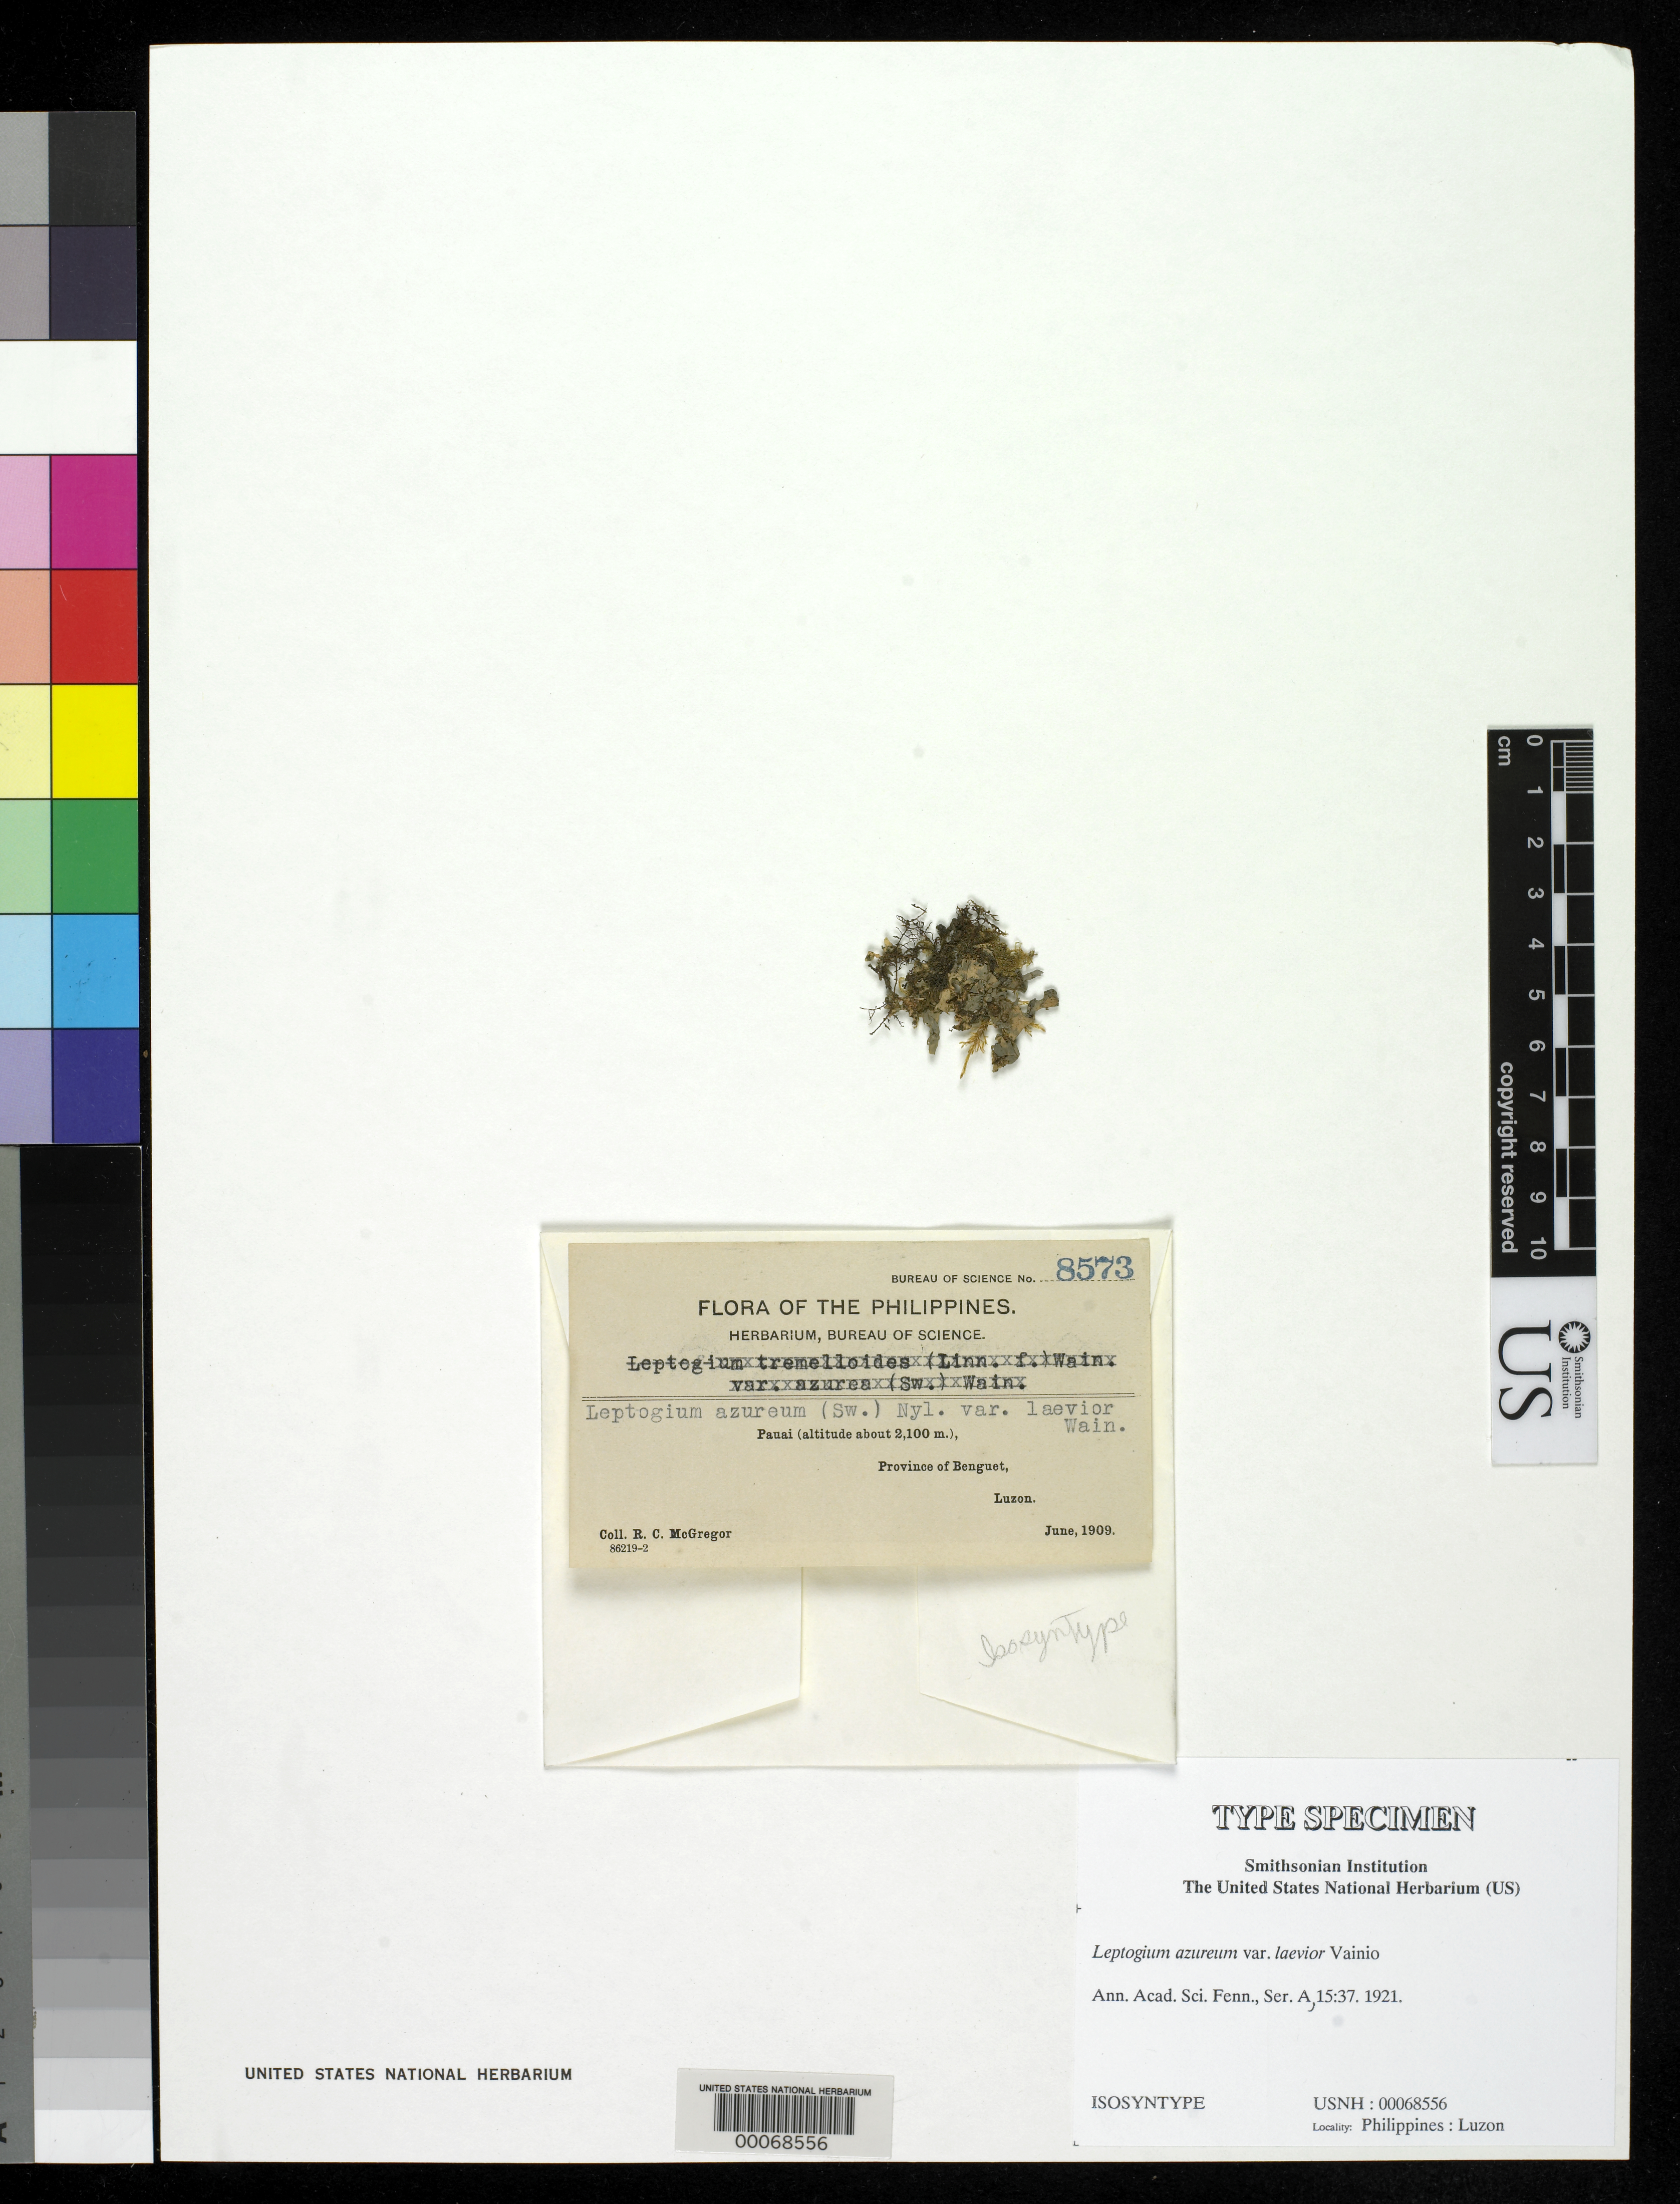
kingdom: Fungi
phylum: Ascomycota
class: Lecanoromycetes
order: Peltigerales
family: Collemataceae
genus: Leptogium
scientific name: Leptogium azureum var. laevior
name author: Vain.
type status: Isosyntype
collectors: R. C. McGregor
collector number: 8573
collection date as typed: Jun 1909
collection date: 1909-06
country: Philippines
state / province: Cordillera (Administrative Region)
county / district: Benguet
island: Luzon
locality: Pauai.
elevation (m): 2100